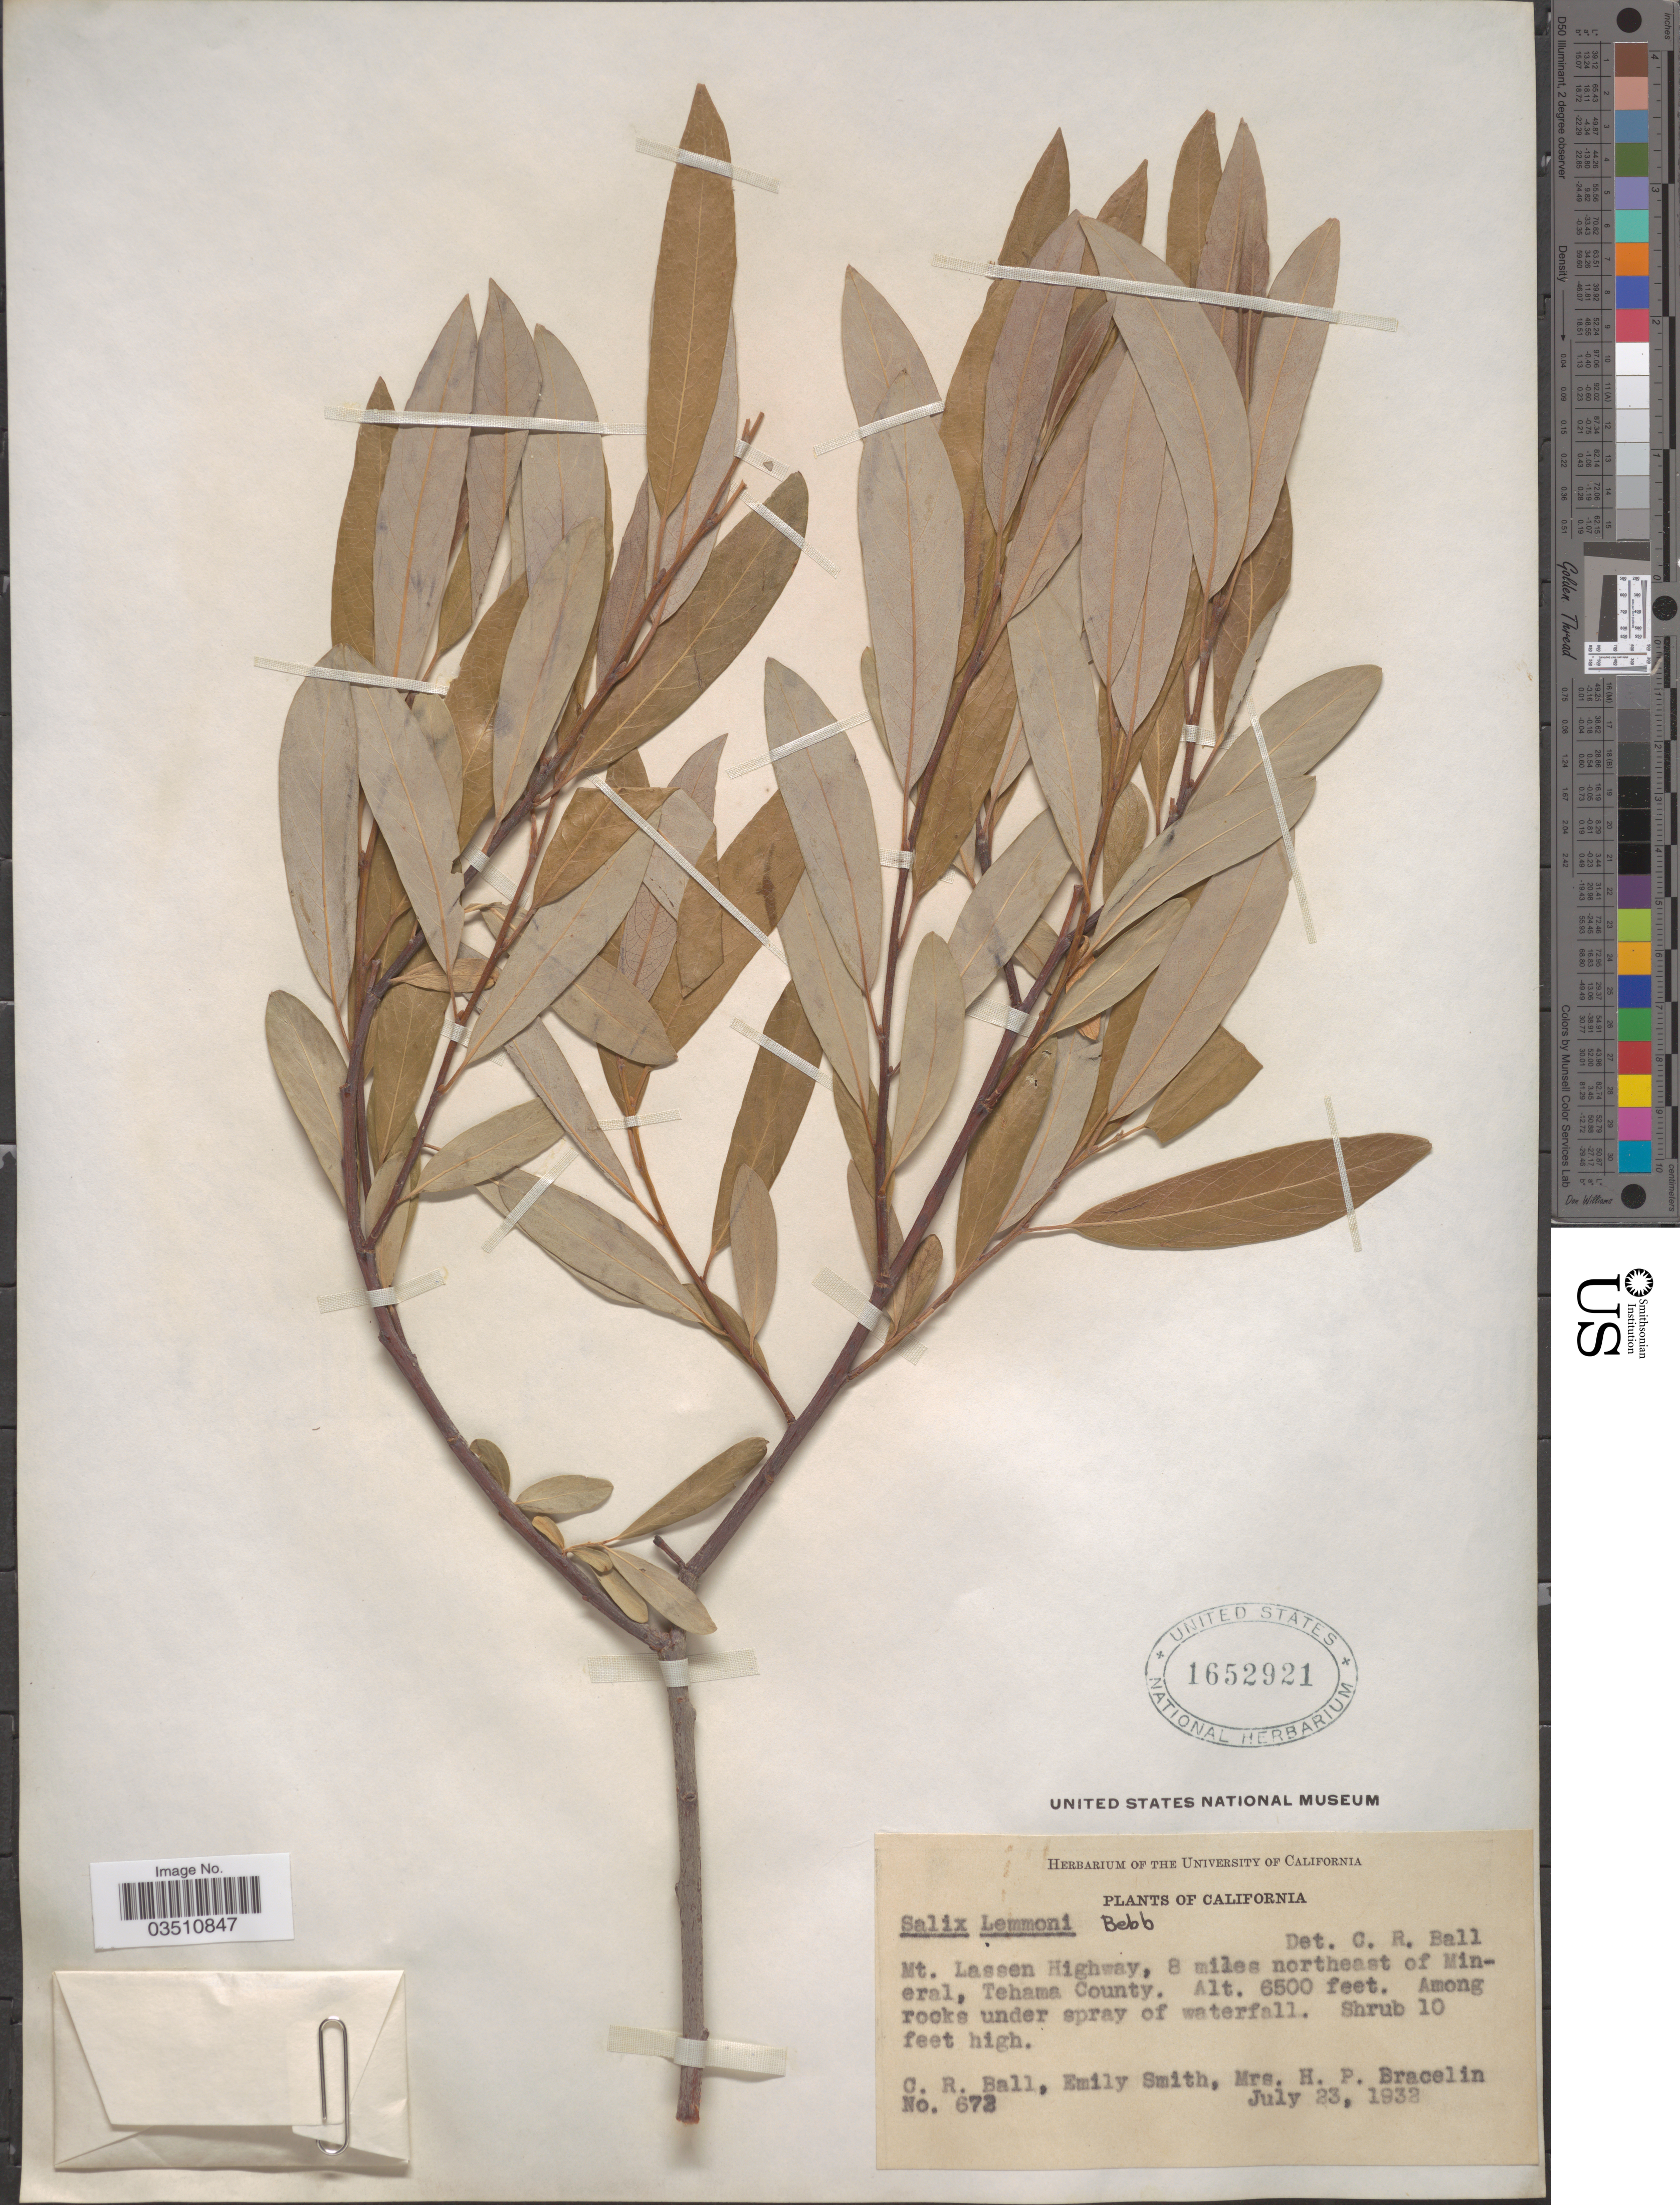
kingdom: Plantae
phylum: Tracheophyta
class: Magnoliopsida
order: Malpighiales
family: Salicaceae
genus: Salix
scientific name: Salix lemmonii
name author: Bebb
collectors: C. R. Ball, E. Smith & H. Bracelin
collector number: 672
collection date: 1932-07-23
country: United States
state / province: California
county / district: Tehama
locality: Mt. Lassen Highway, 8 miles northeast of Mineral, Tehama County.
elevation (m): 1981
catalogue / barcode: US 1652921